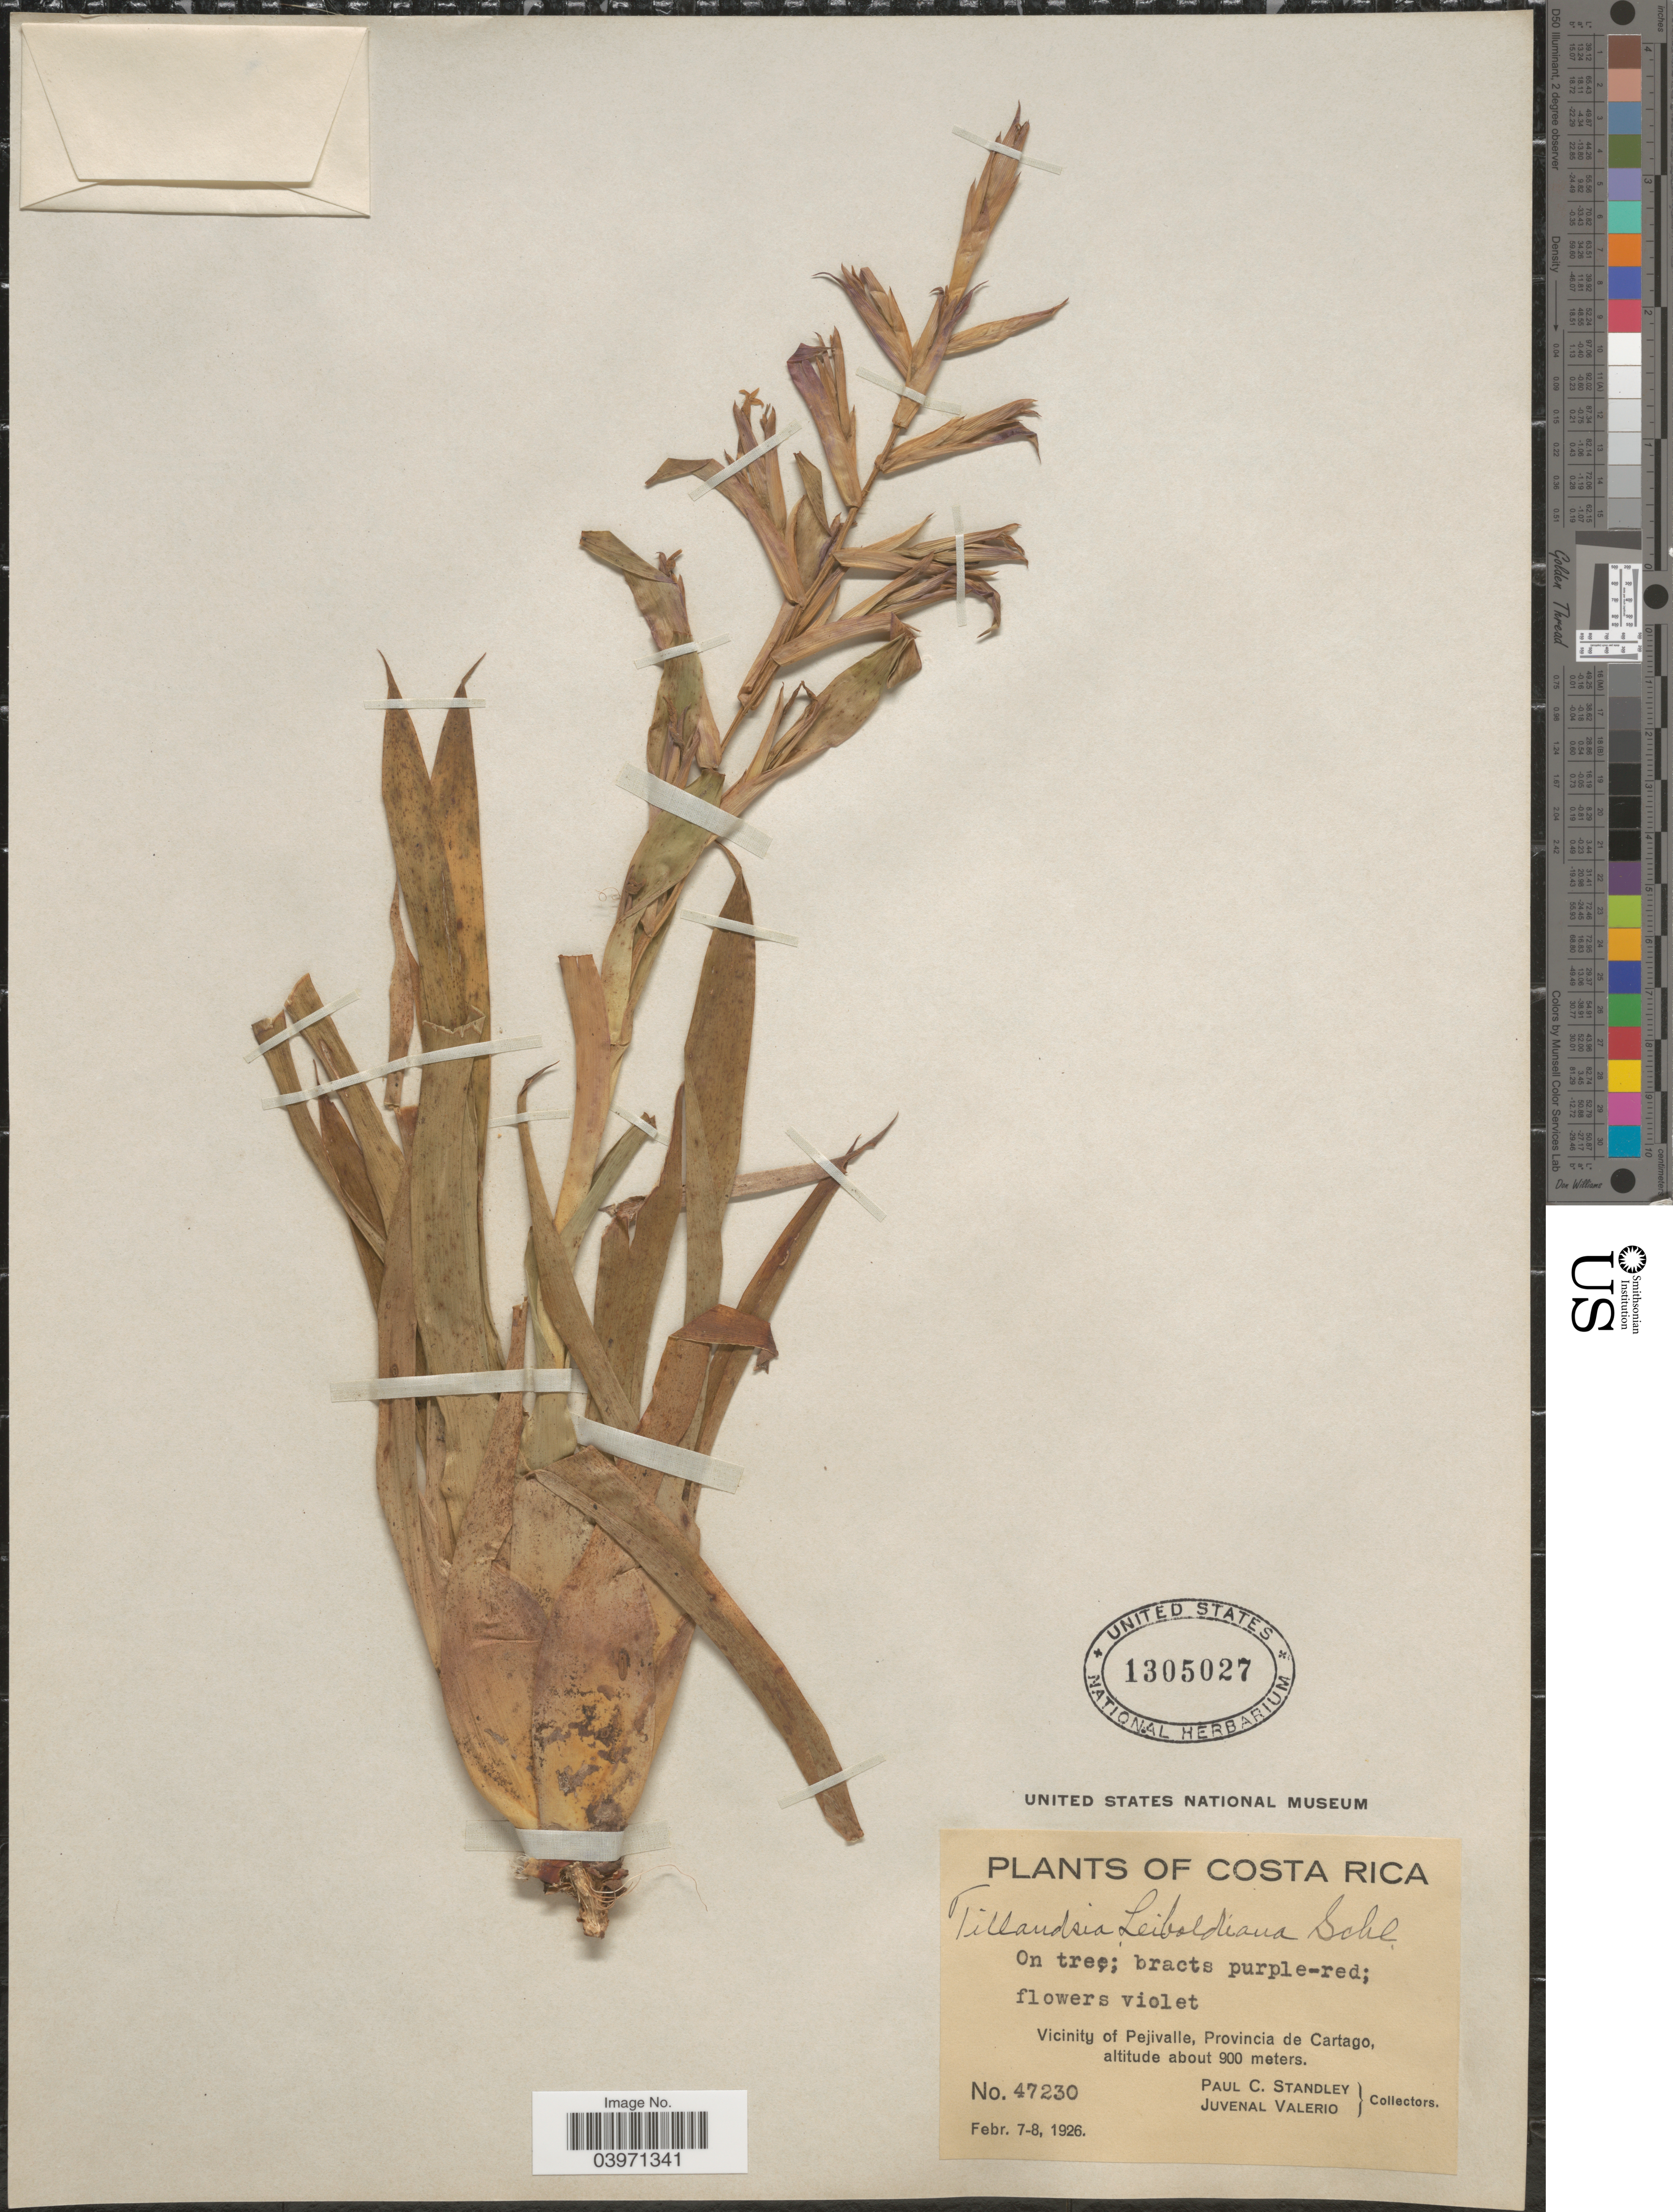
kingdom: Plantae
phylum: Tracheophyta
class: Liliopsida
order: Poales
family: Bromeliaceae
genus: Tillandsia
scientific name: Tillandsia leiboldiana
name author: Schltdl.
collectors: P. C. Standley & J. Valerio R.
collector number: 47230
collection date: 1926-02-07/1926-02-08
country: Costa Rica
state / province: Cartago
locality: Vicinity of Pejivalle.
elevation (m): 900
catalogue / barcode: US 1305027